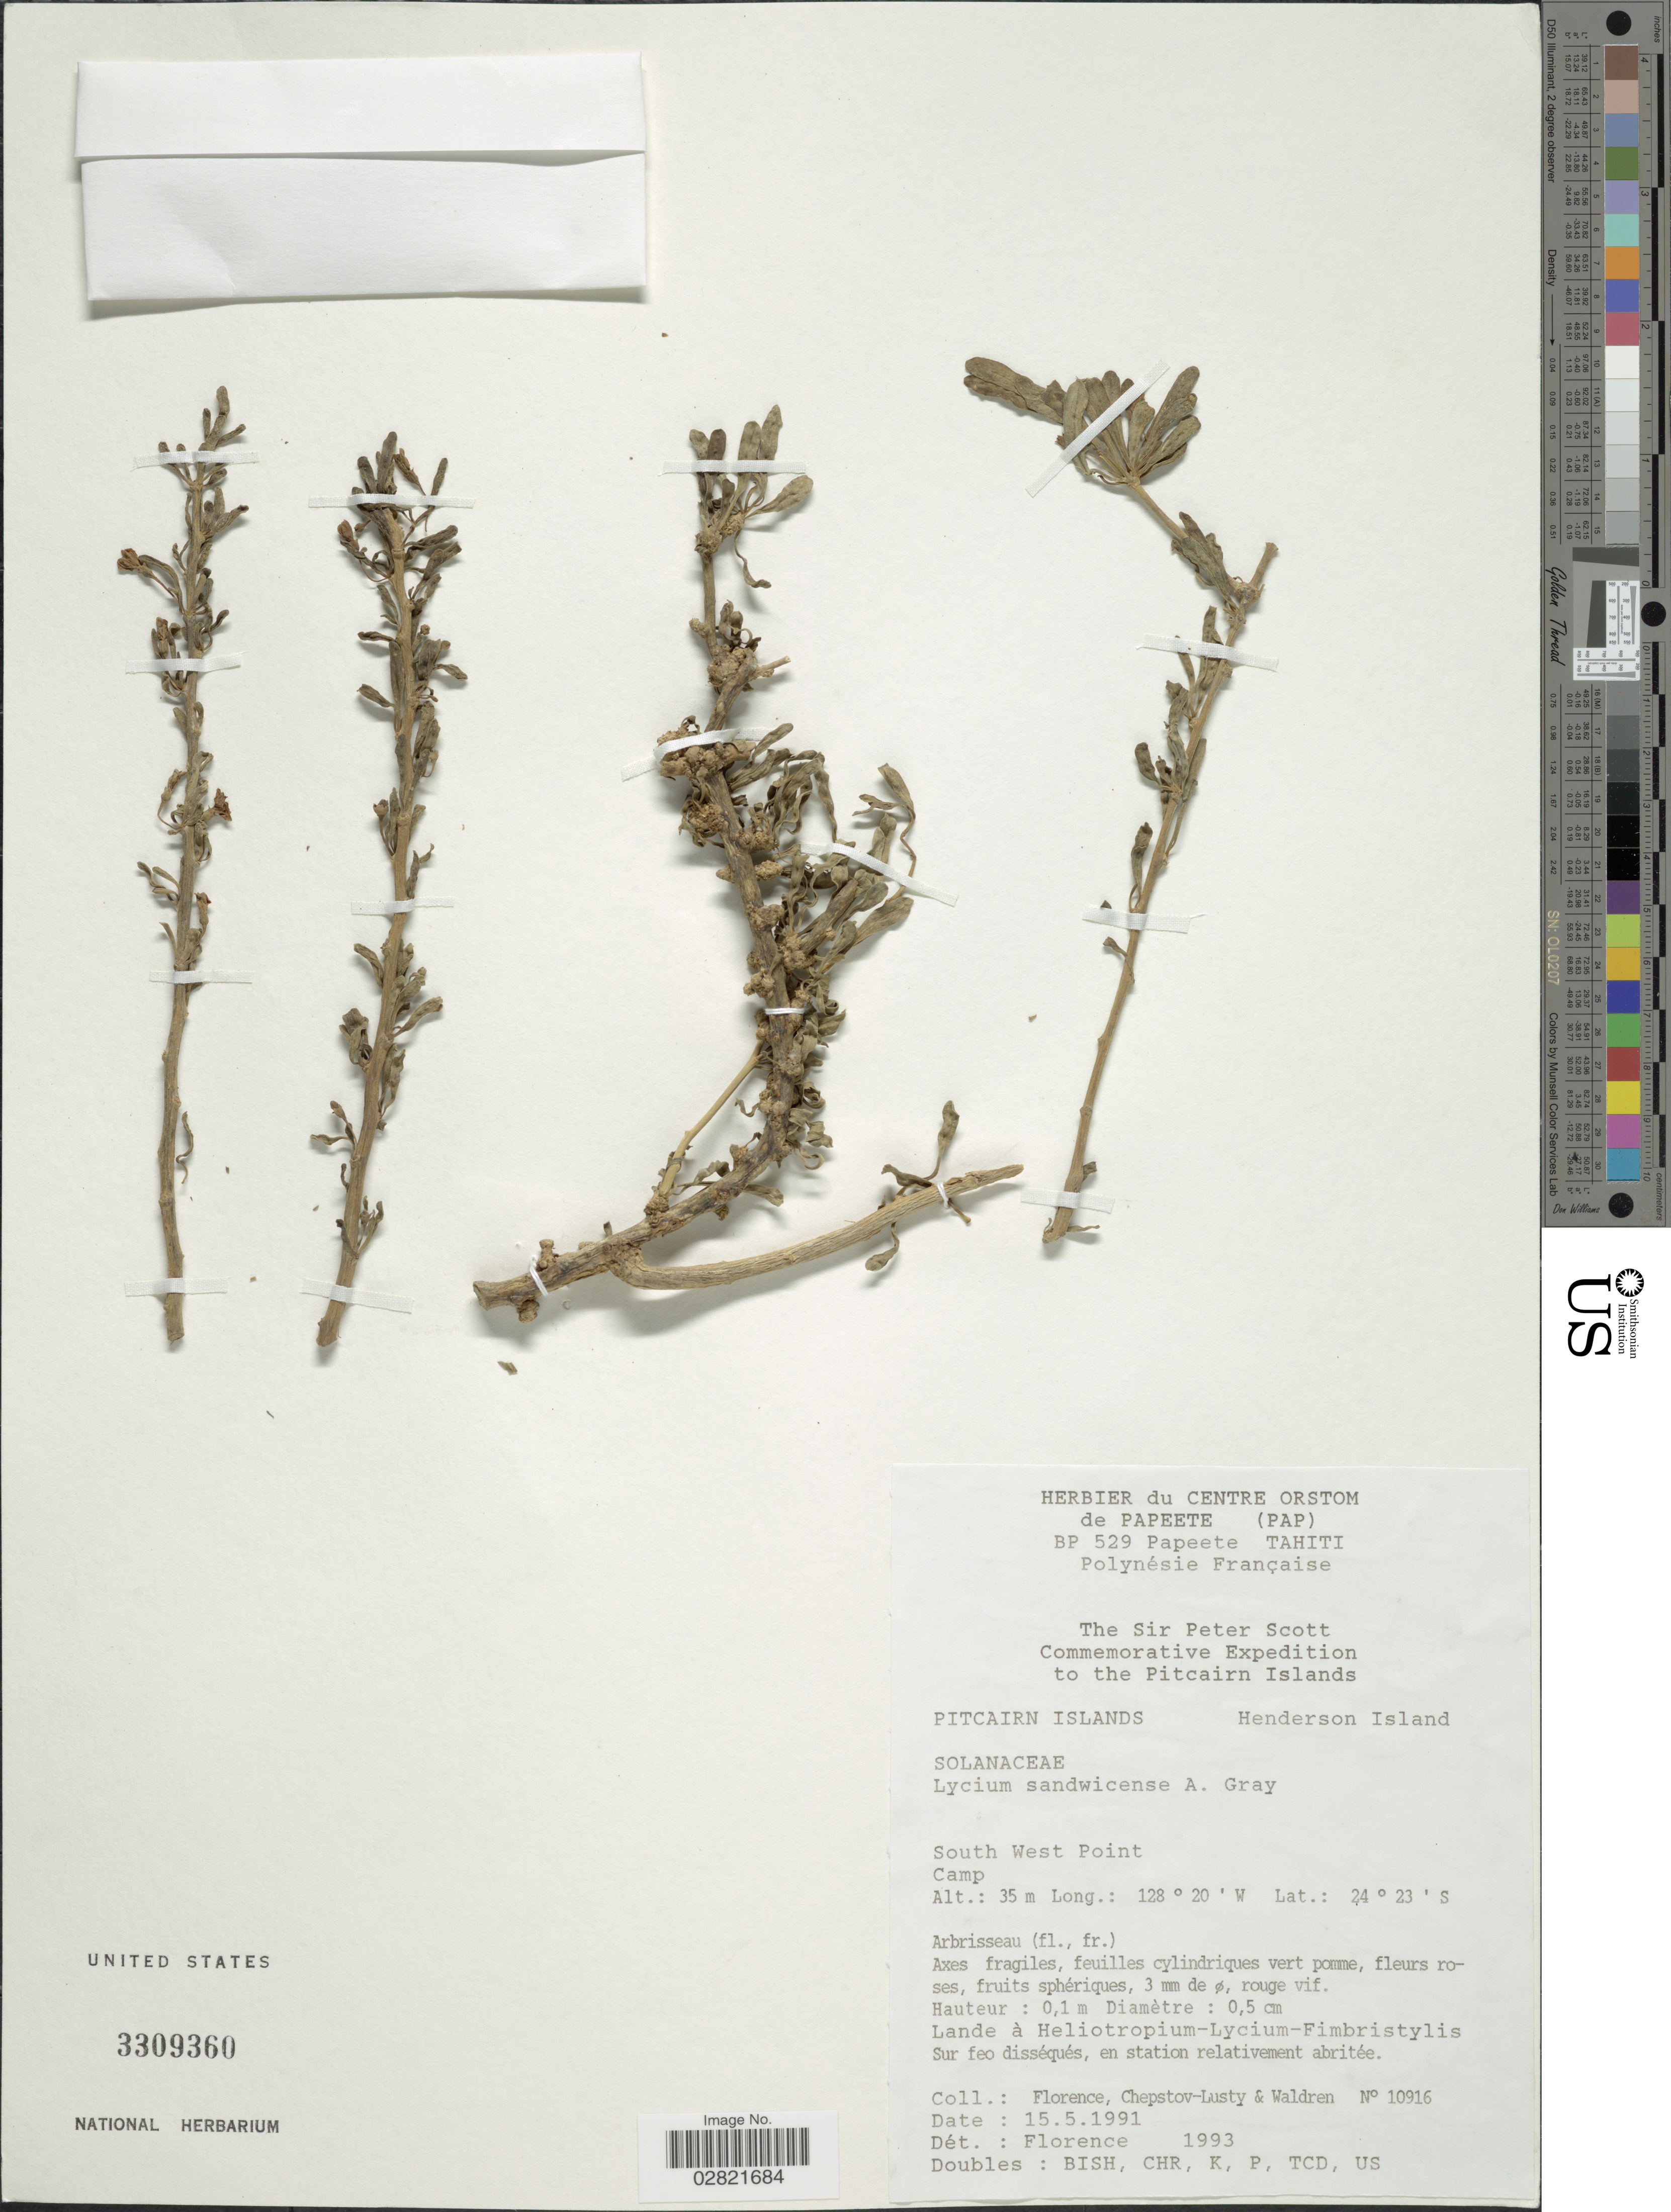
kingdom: Plantae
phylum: Tracheophyta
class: Magnoliopsida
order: Solanales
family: Solanaceae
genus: Lycium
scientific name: Lycium carolinianum var. sandwicense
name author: (A. Gray) C.L. Hitchc.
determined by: Wagner, W. L., (BOT), Smithsonian Institution - National Museum of Natural History (UNITED STATES)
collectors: -. Florence, -. Chepstov-lusty & Waldren, --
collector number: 10916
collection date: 1991-05-15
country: Pitcairn Islands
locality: Henderson Island. South West Point. Camp.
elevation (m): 35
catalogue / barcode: US 3309360